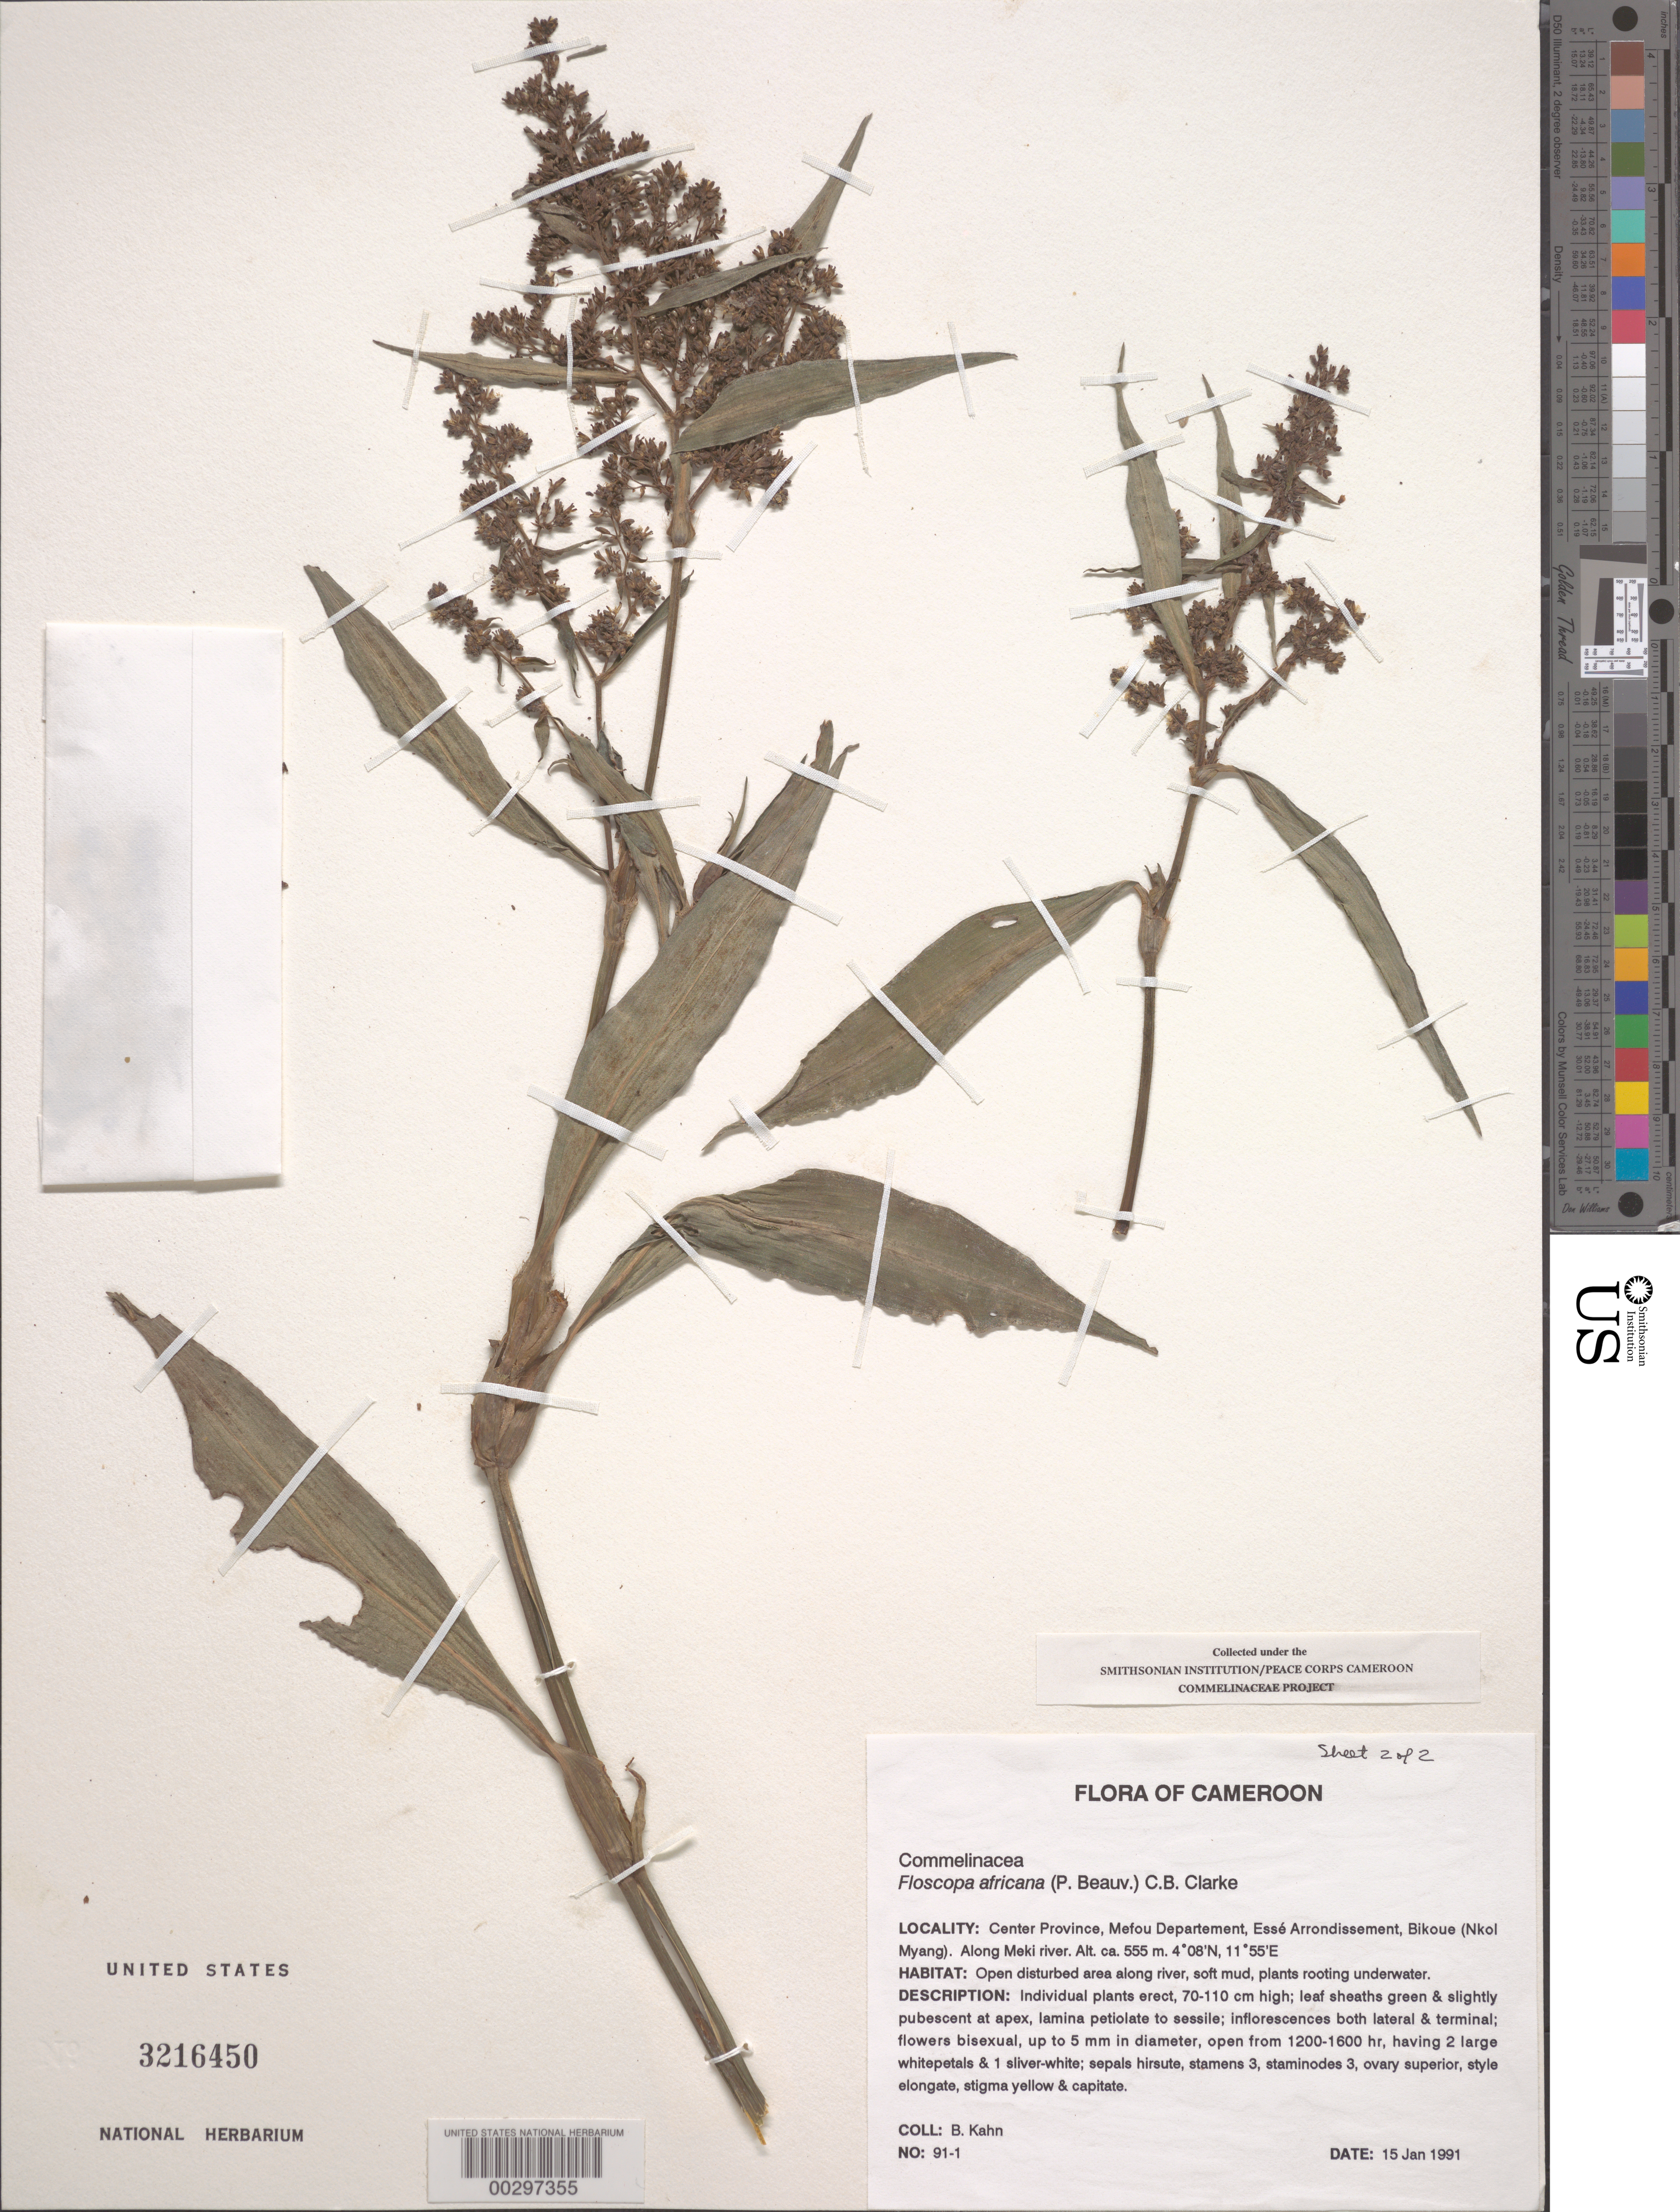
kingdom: Plantae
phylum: Tracheophyta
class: Liliopsida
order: Commelinales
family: Commelinaceae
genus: Floscopa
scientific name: Floscopa africana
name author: (P. Beauv.) C.B. Clarke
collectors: B. Kahn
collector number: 91-1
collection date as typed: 15 Jan 1991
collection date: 1991-01-15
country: Cameroon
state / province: Centre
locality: Mefou, esse arrondissement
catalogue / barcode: US 3216450